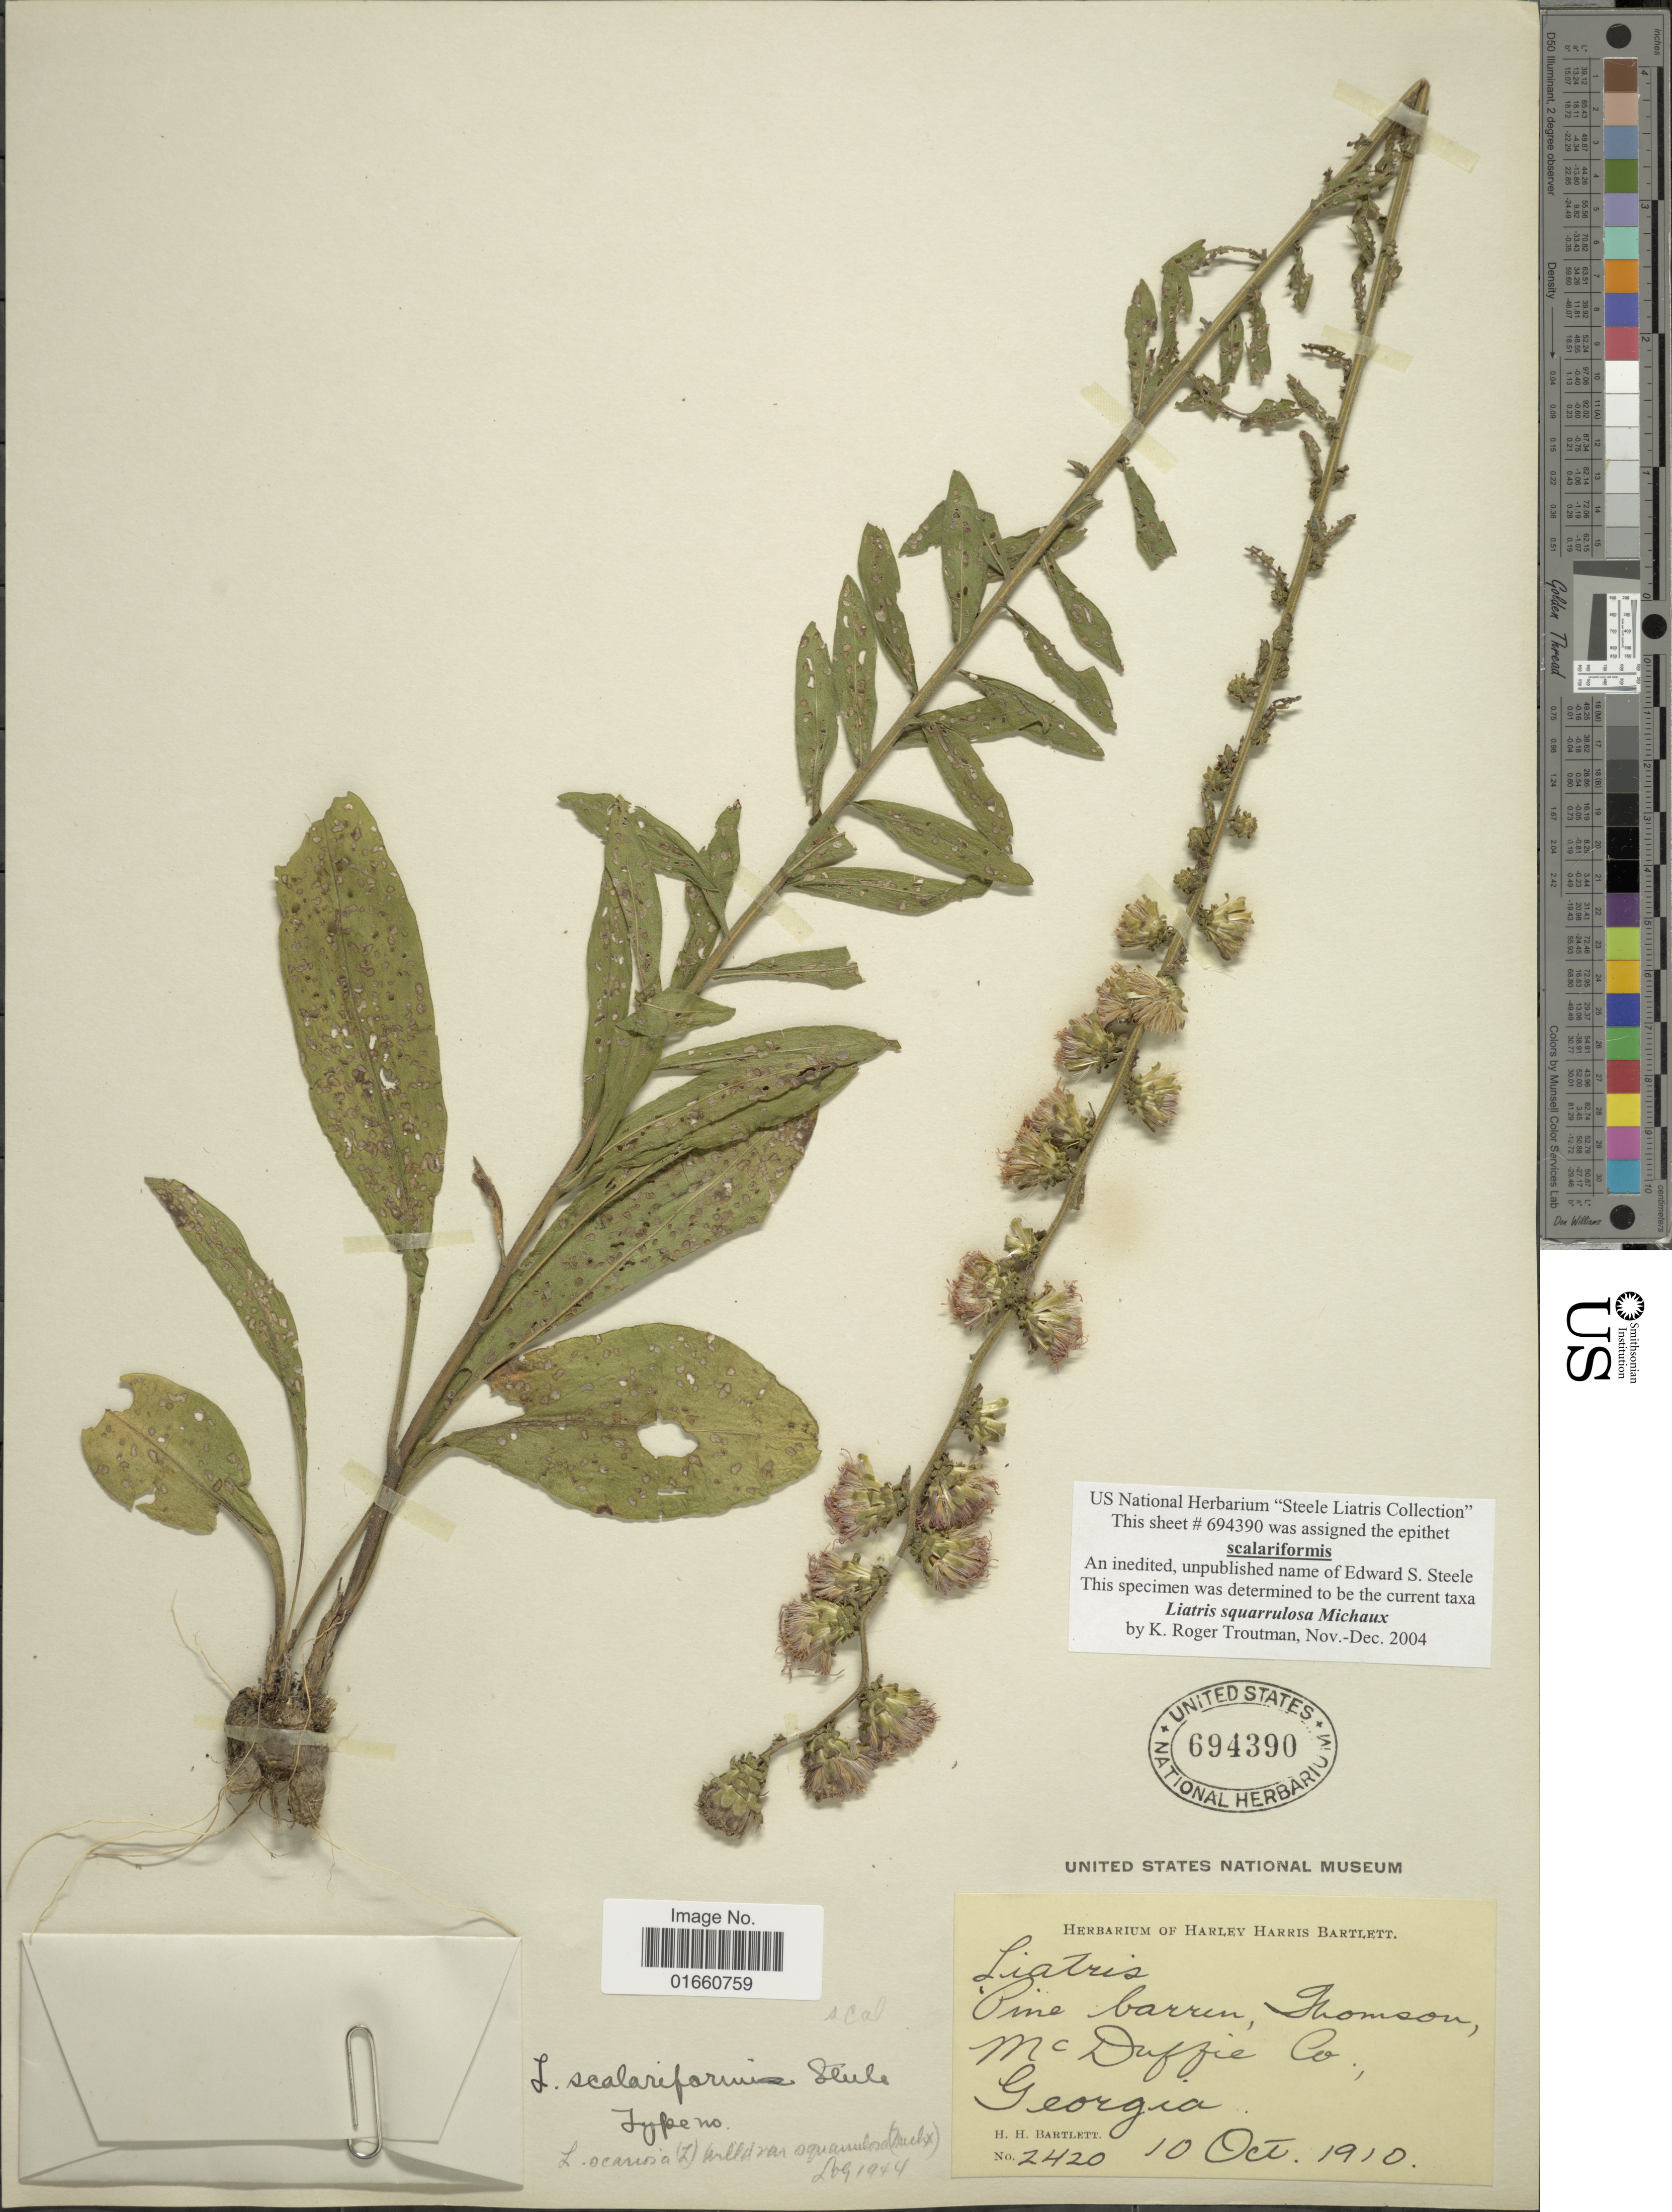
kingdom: Plantae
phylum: Tracheophyta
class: Magnoliopsida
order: Asterales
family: Asteraceae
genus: Liatris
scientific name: Liatris squarrulosa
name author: Michx.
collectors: H. H. Bartlett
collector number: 2420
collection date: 1910-10-10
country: United States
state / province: Georgia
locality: Pine barren, Thomson McDuffie Co.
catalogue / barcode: US 694390